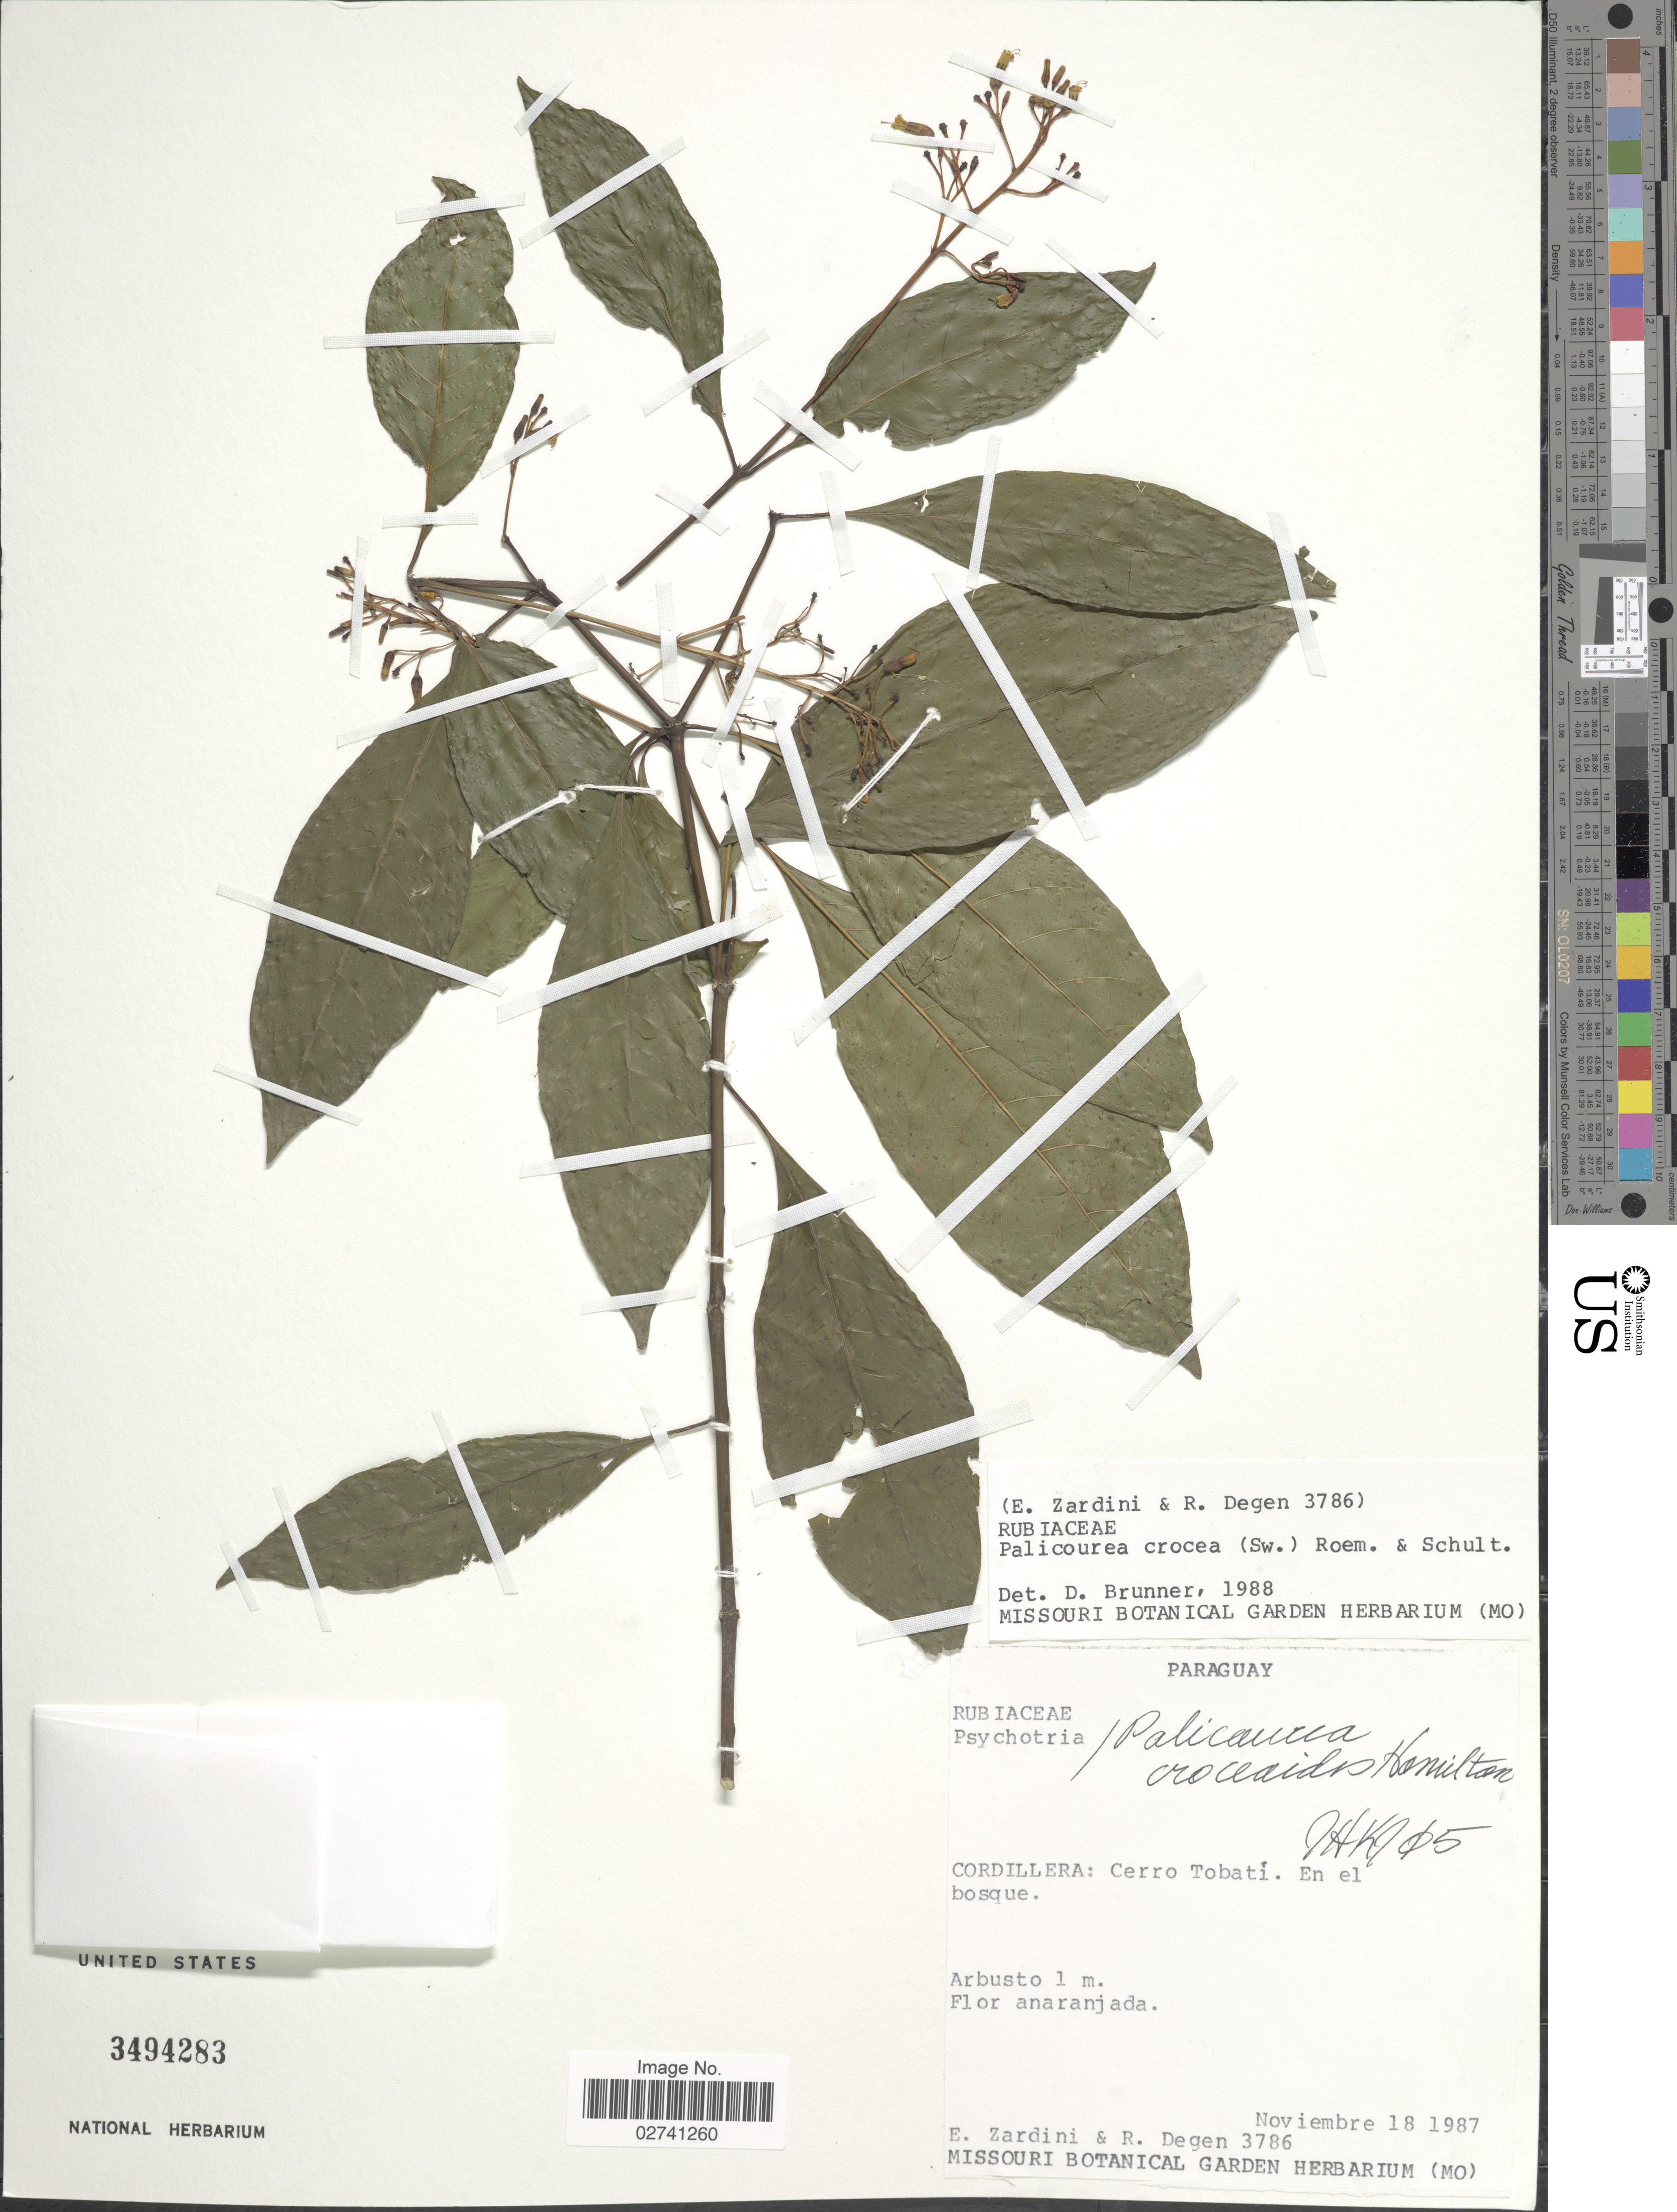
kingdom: Plantae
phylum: Tracheophyta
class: Magnoliopsida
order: Gentianales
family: Rubiaceae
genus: Palicourea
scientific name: Palicourea croceoides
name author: Desv. ex Ham.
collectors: E. M. Zardini & R. Degen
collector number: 3786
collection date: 1987-11-18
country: Paraguay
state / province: Cordillera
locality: Cerro Tobatí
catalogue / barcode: US 3494283